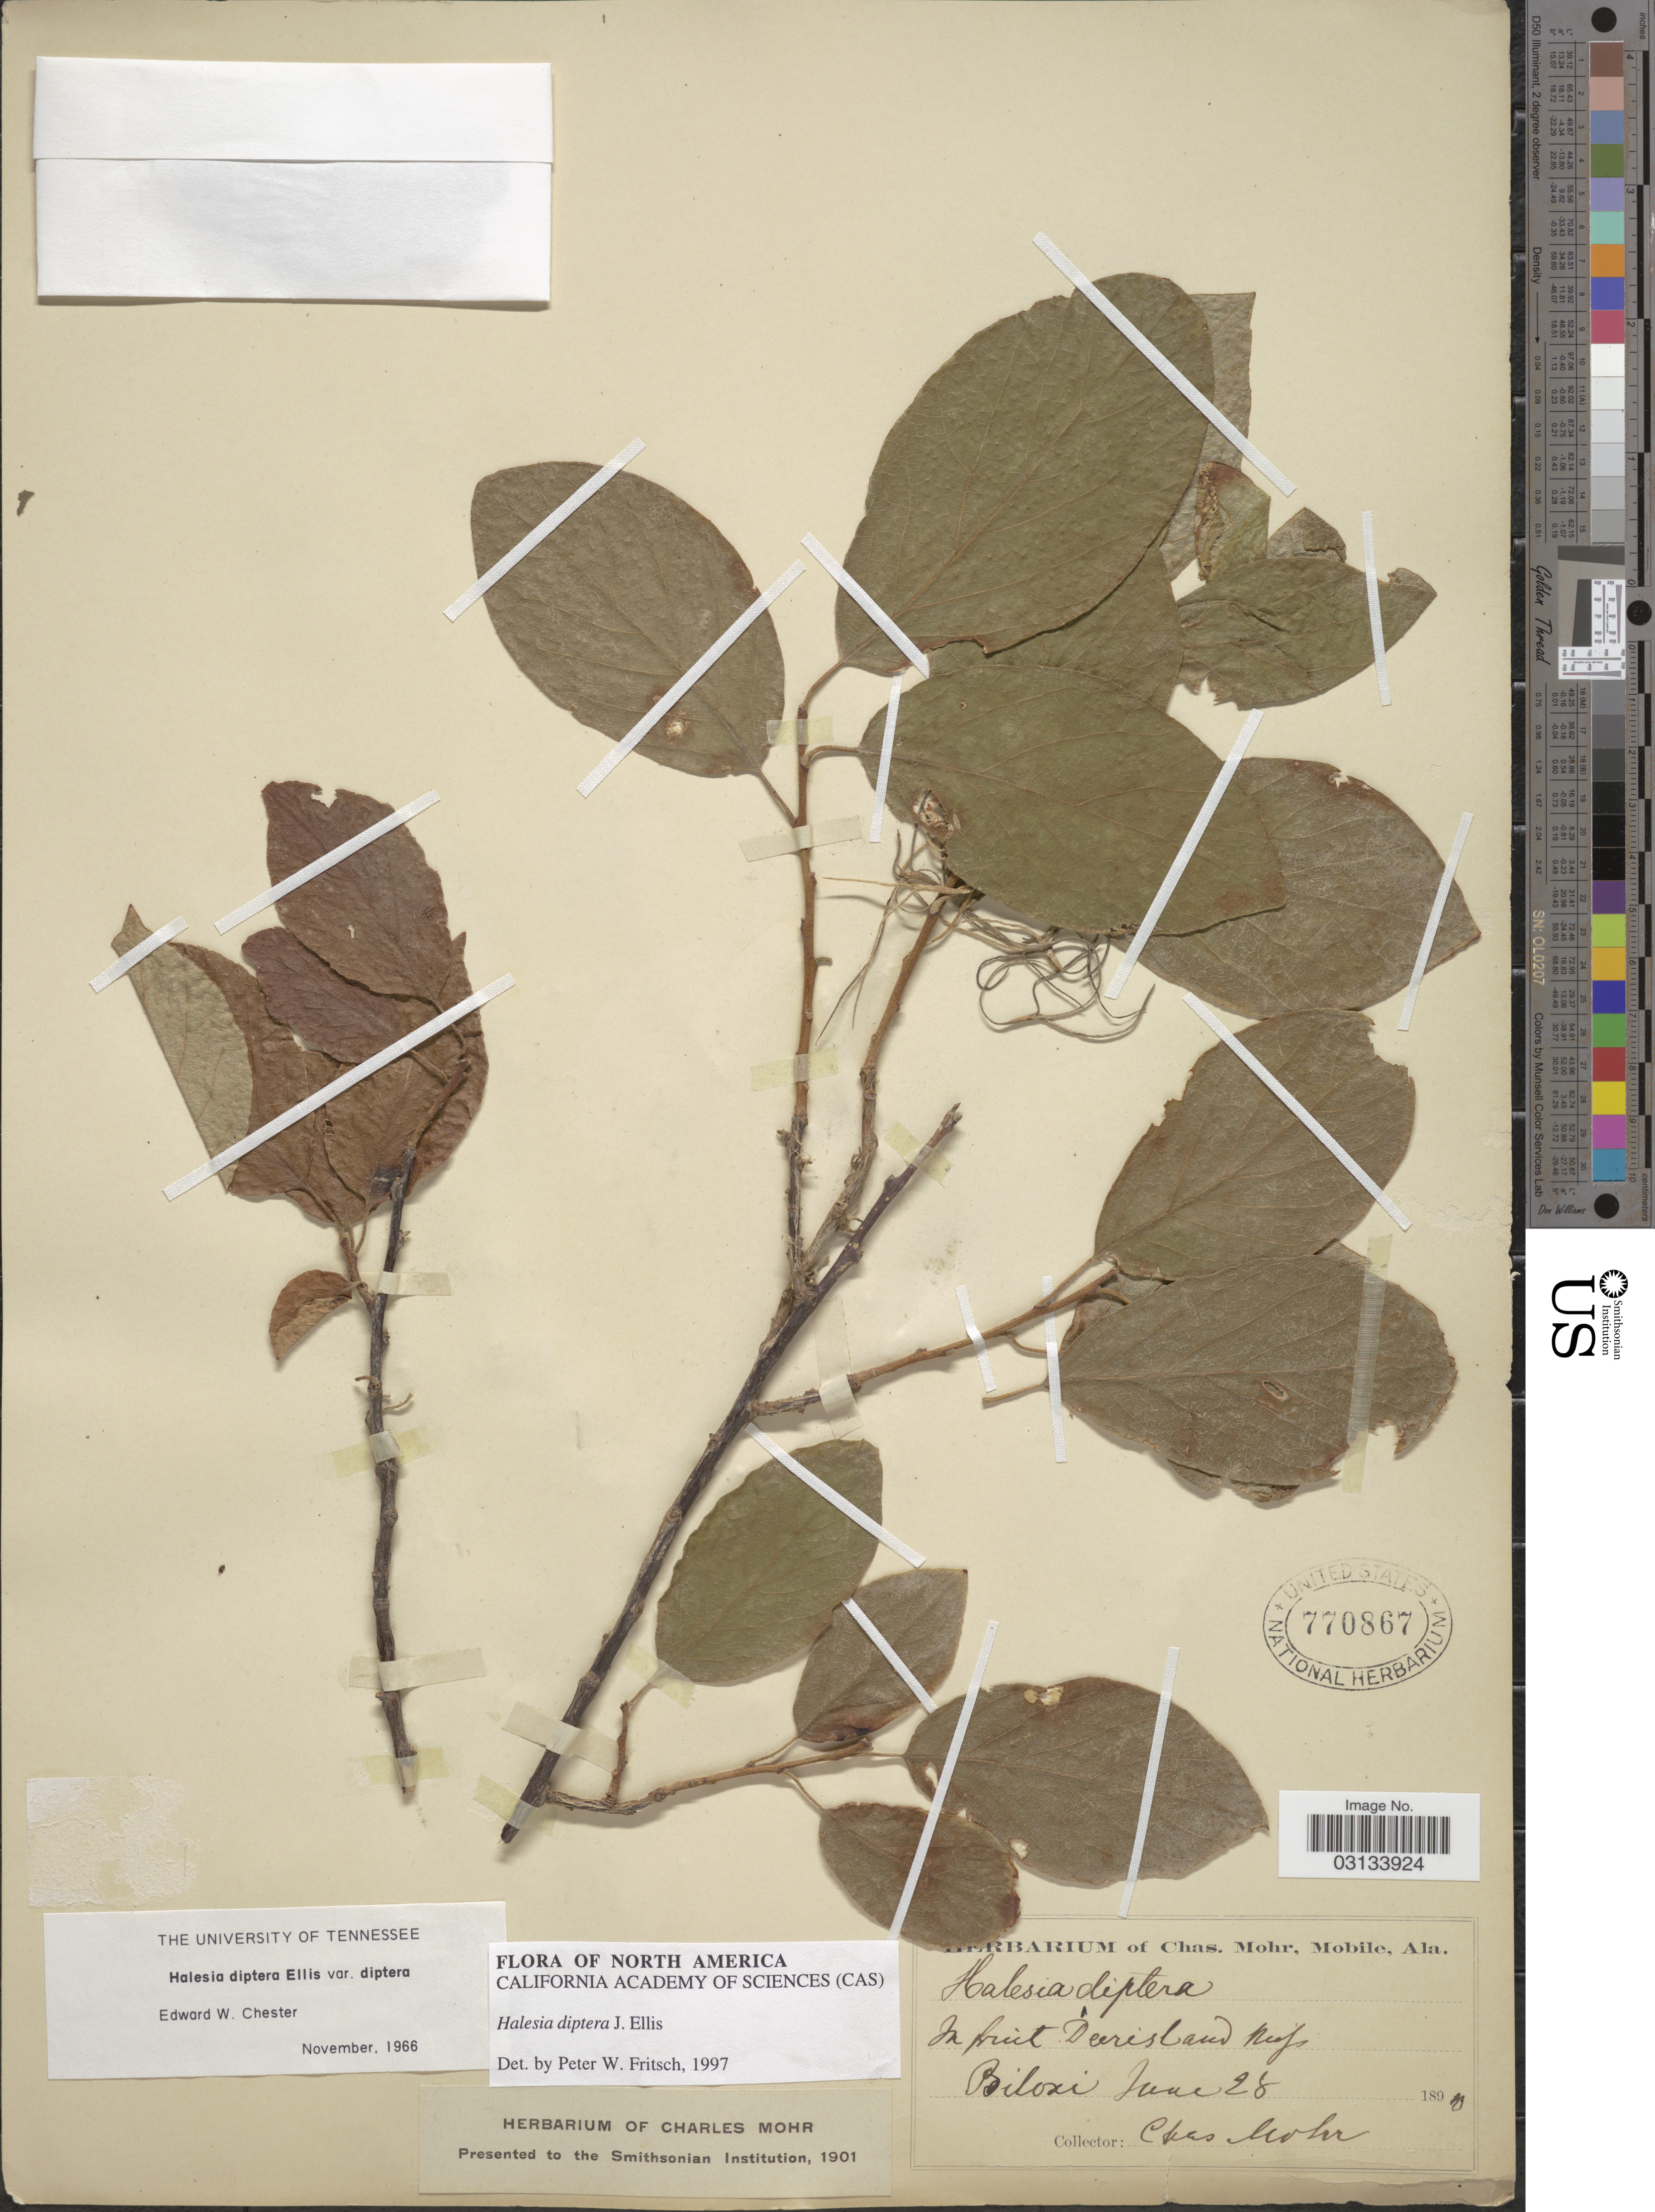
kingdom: Plantae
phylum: Tracheophyta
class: Magnoliopsida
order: Ericales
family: Styracaceae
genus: Halesia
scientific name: Halesia diptera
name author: J. Ellis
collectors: Mohr, C. T. (herbarium)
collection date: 1891-06-28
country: United States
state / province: Mississippi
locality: Deerisland Miss. Biloxi.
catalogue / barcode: US 770867